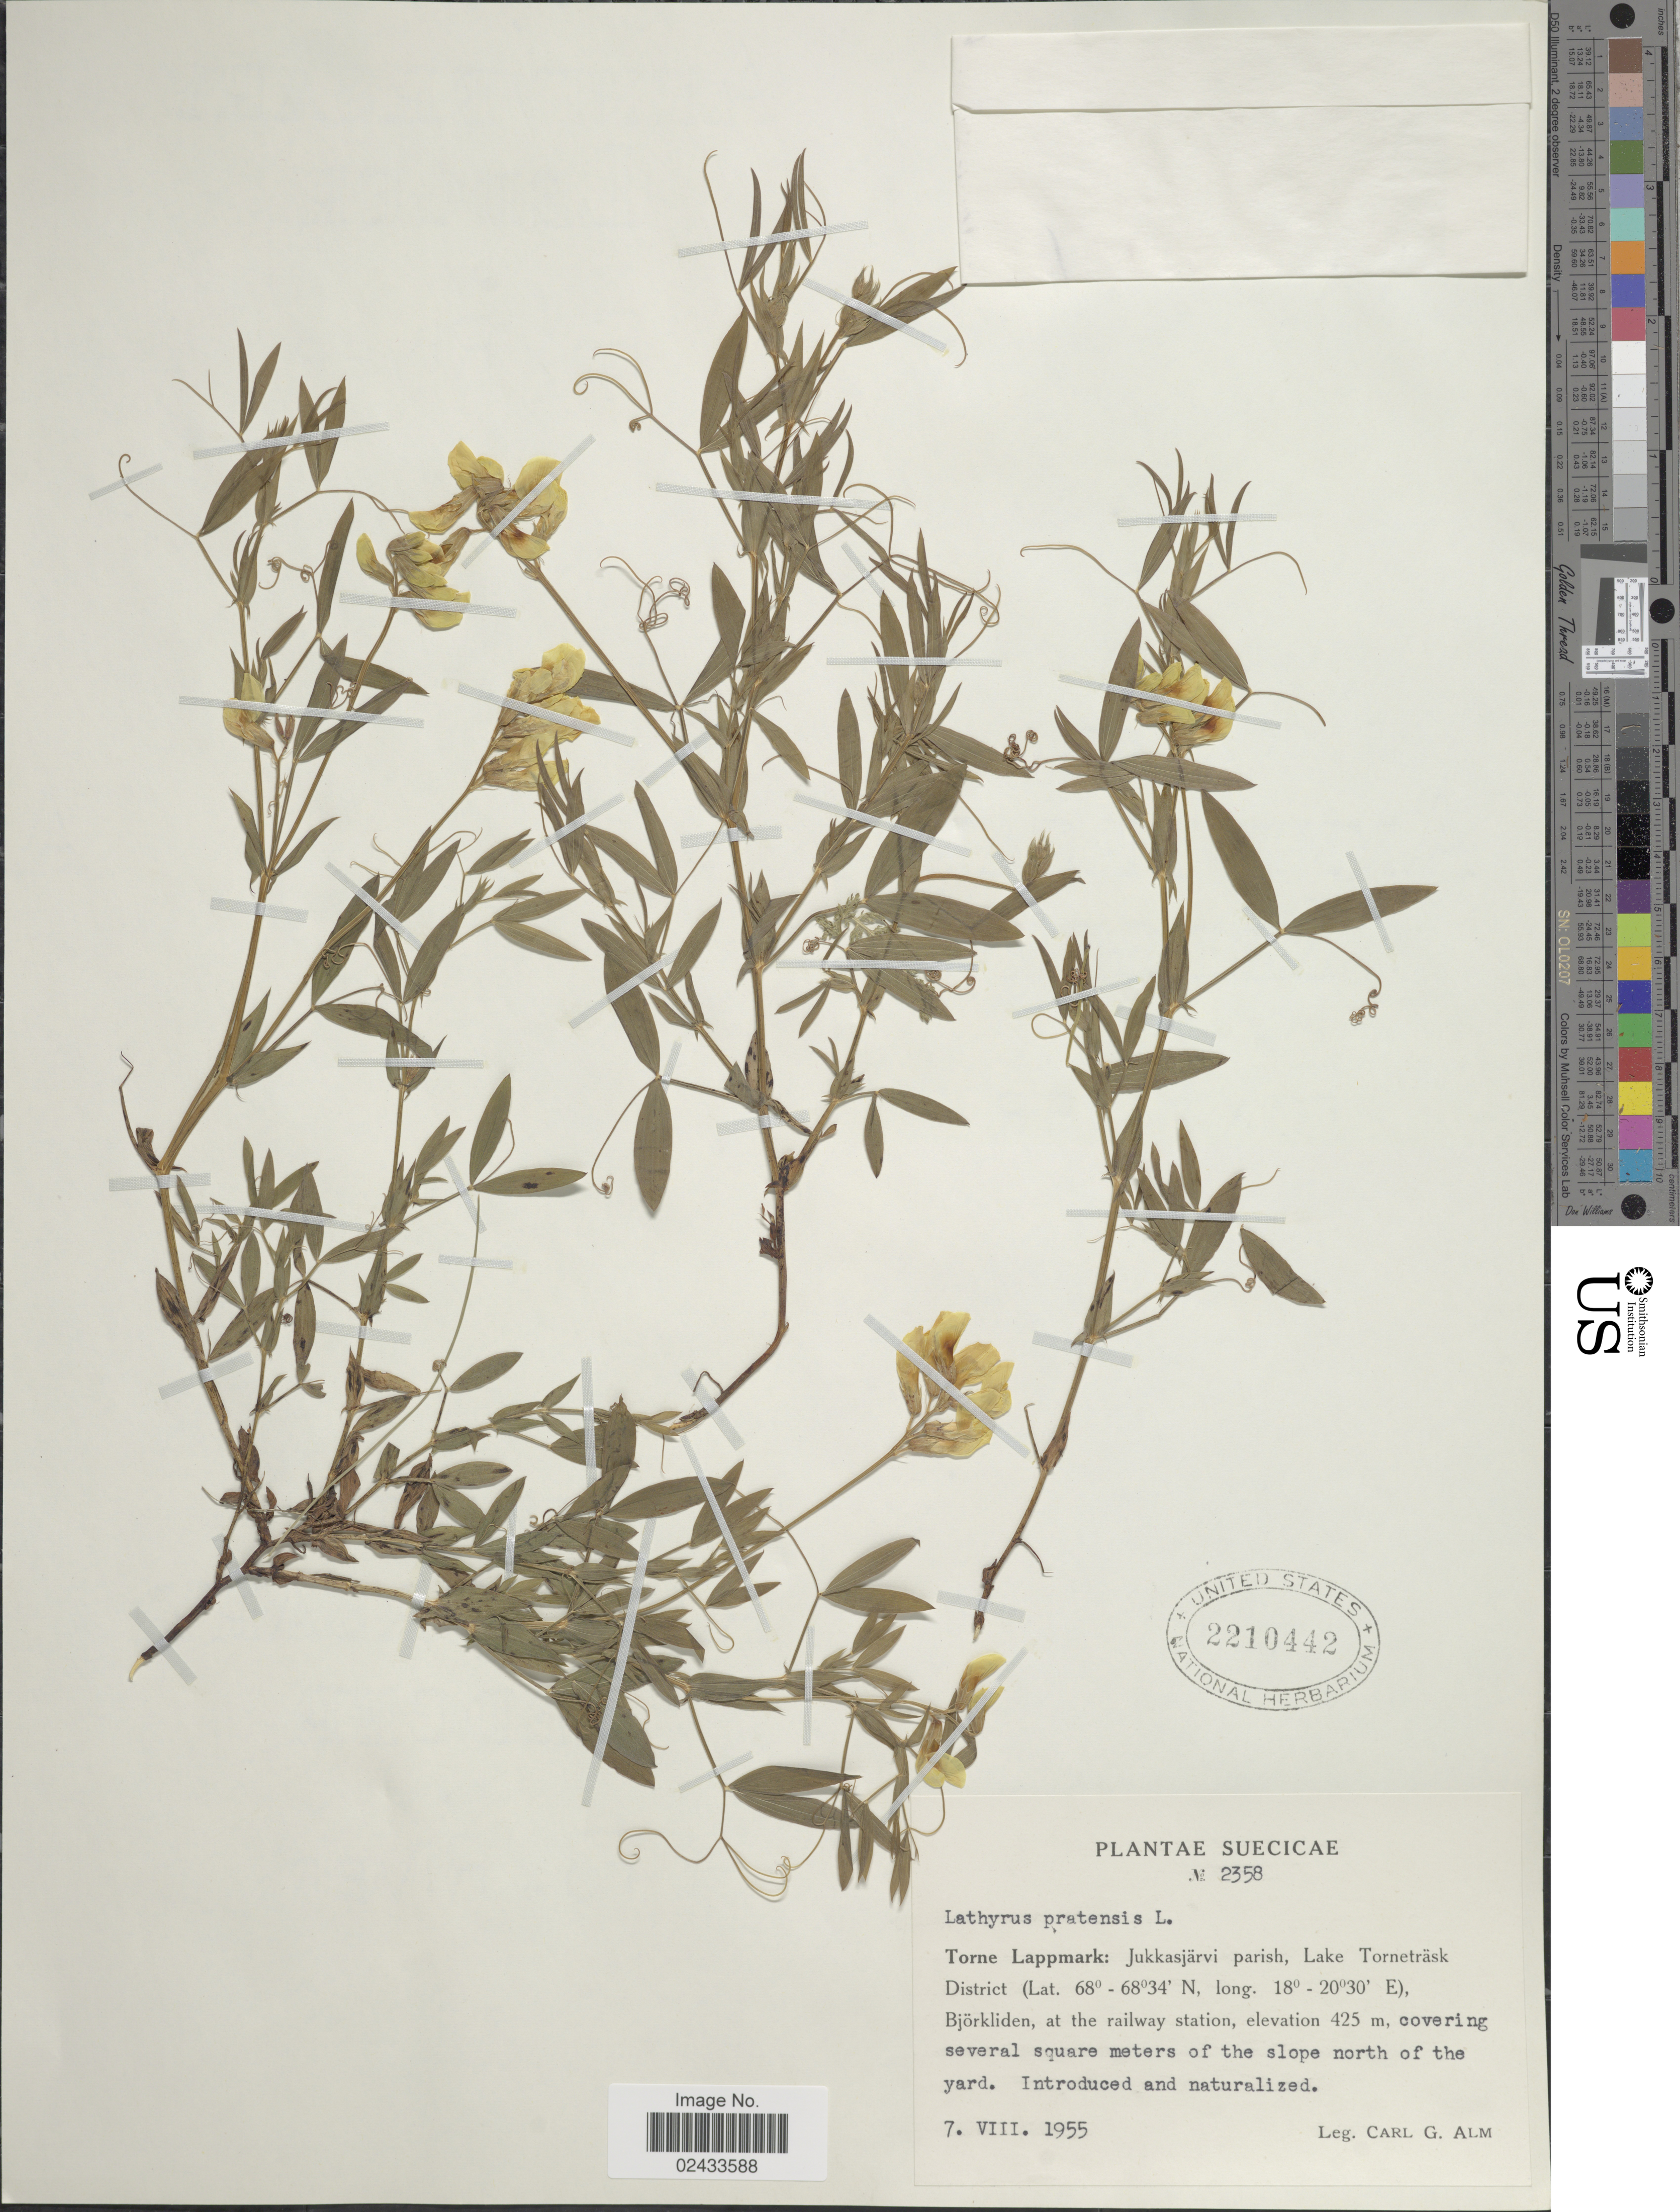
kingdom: Plantae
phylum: Tracheophyta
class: Magnoliopsida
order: Fabales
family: Fabaceae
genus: Lathyrus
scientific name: Lathyrus pratensis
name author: L.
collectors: C. G. Alm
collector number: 2358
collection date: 1955-08-07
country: Sweden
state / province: Norrbotten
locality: Torne Lappmark: Jukkasjarvi parish, Lake Tornetrask District, Bjorkliden, at the railway station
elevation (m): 425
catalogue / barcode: US 2210442